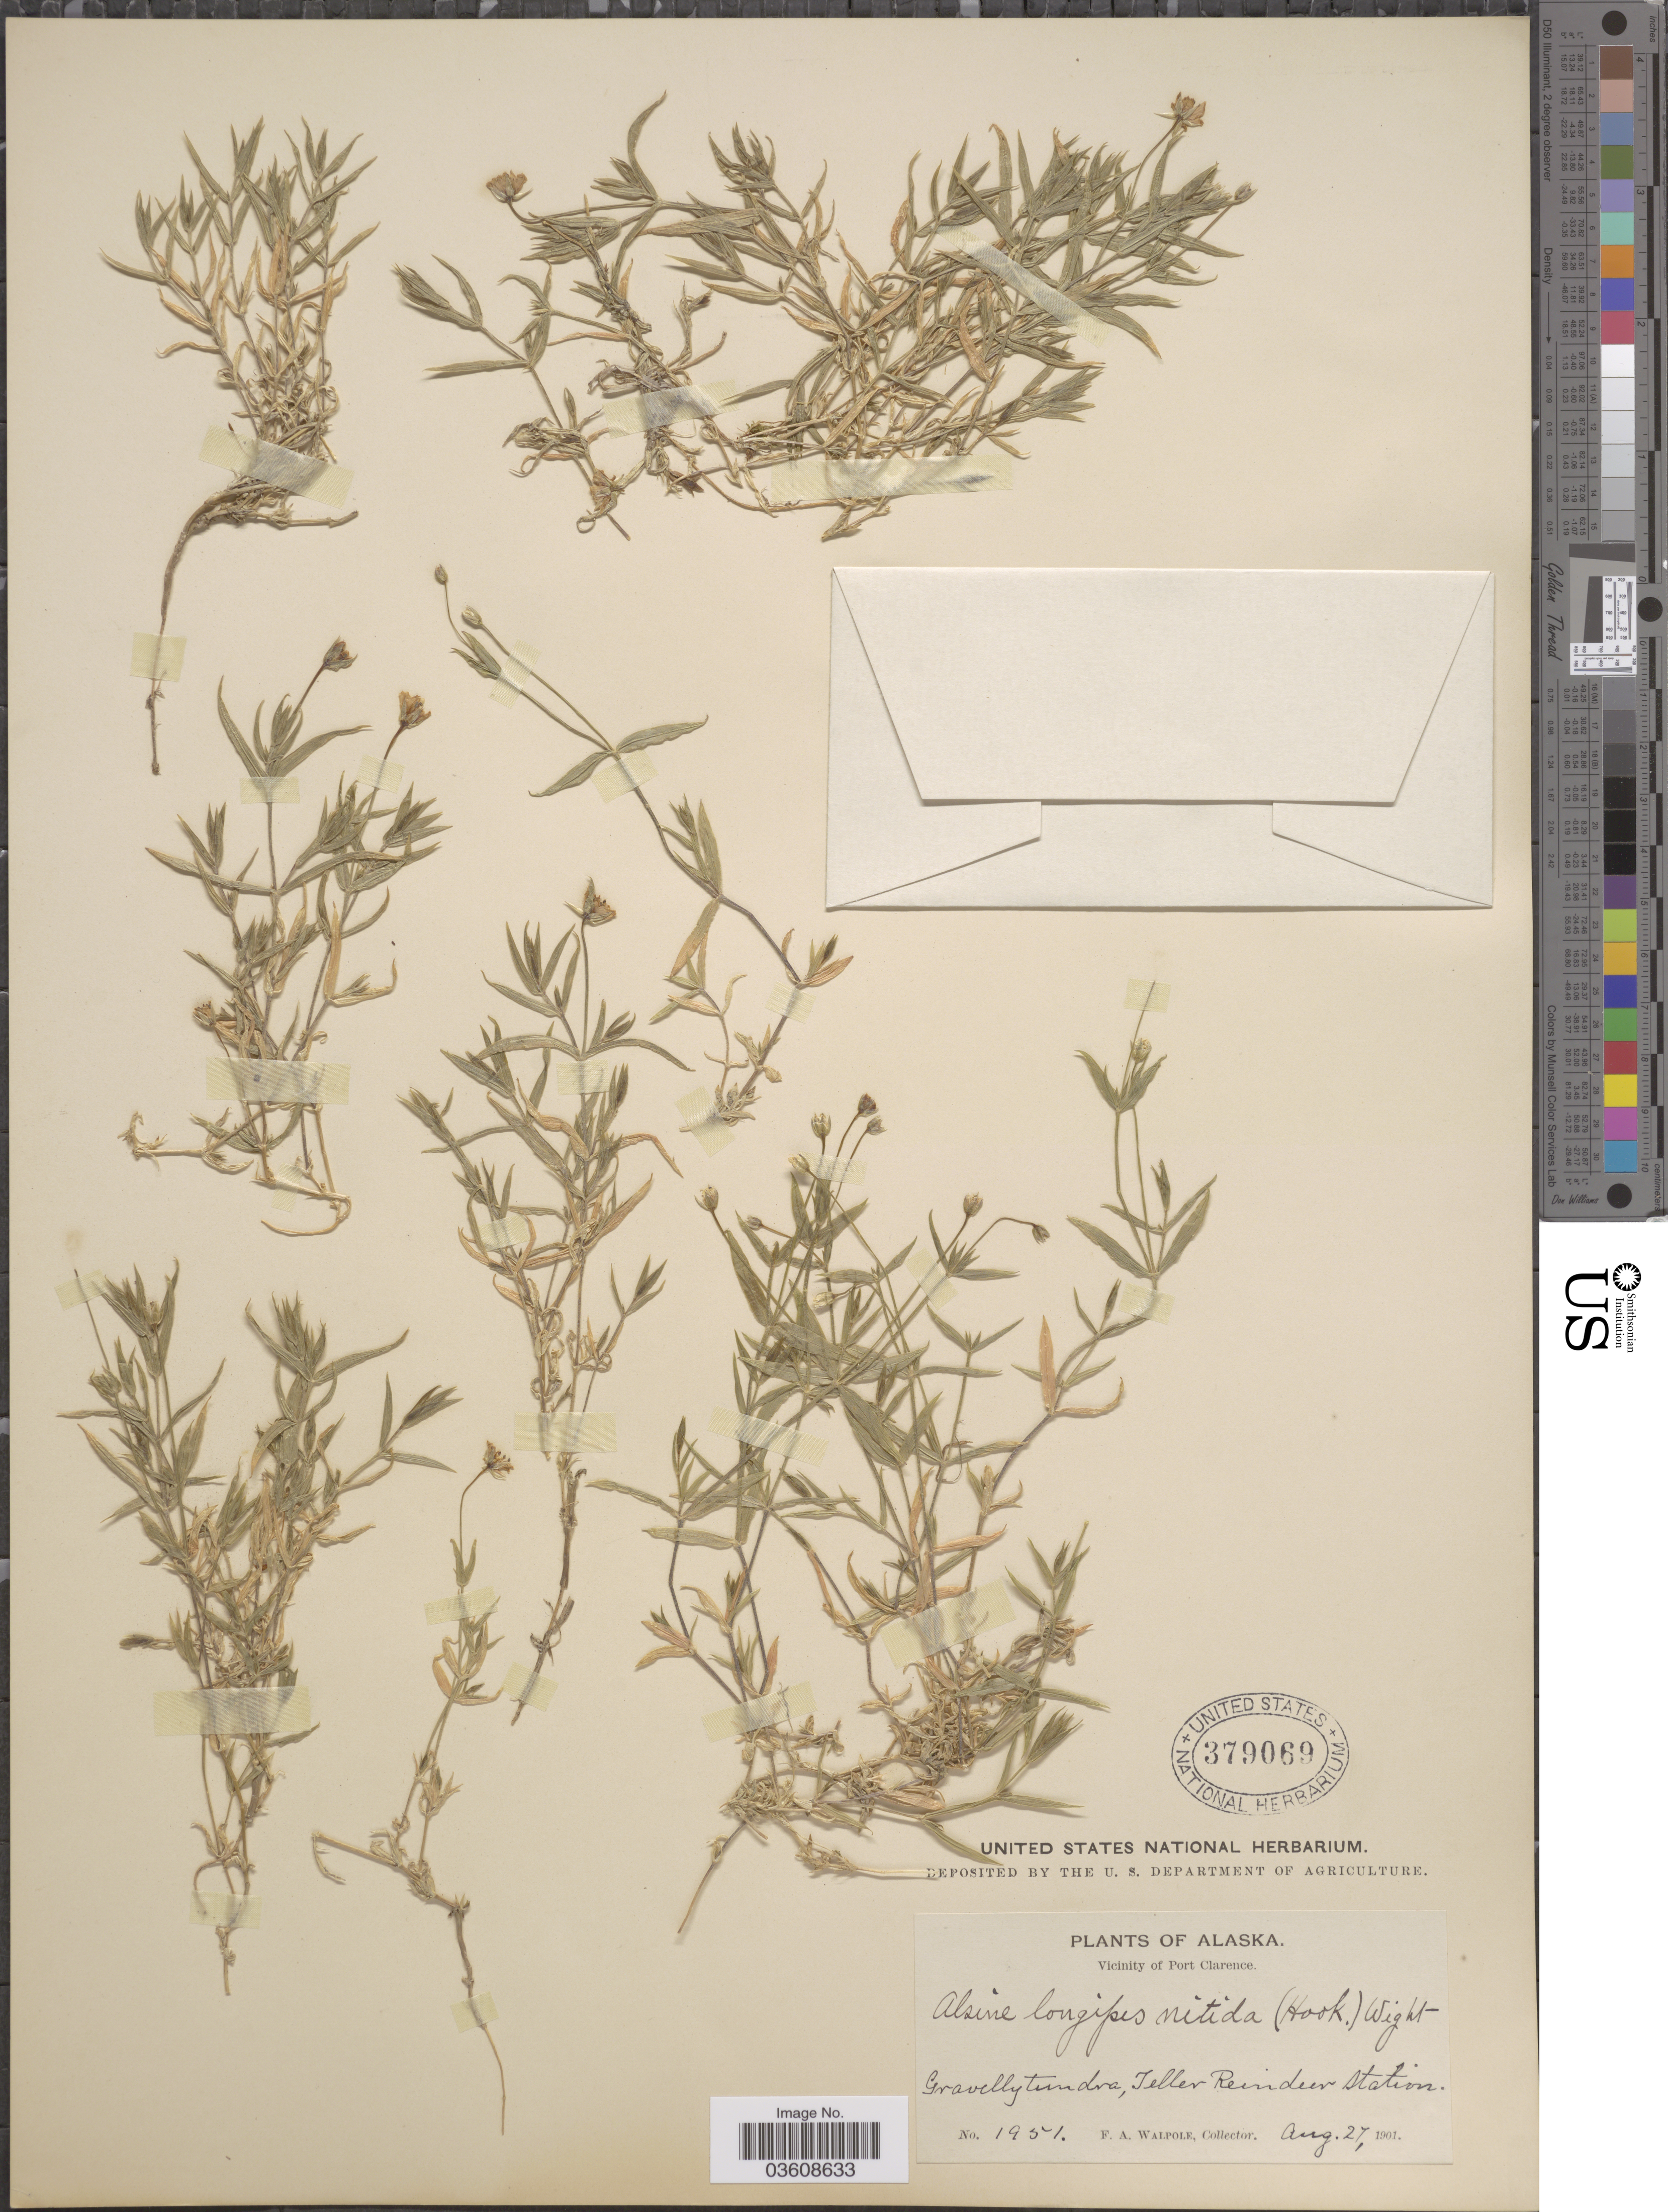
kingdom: Plantae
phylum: Tracheophyta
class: Magnoliopsida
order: Caryophyllales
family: Caryophyllaceae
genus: Stellaria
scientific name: Stellaria longipes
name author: Goldie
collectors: F. Walpole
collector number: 1951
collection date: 1901-08-27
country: United States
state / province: Alaska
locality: Vicinity of Port Clarence. Teller Reindeer Station.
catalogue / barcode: US 379069